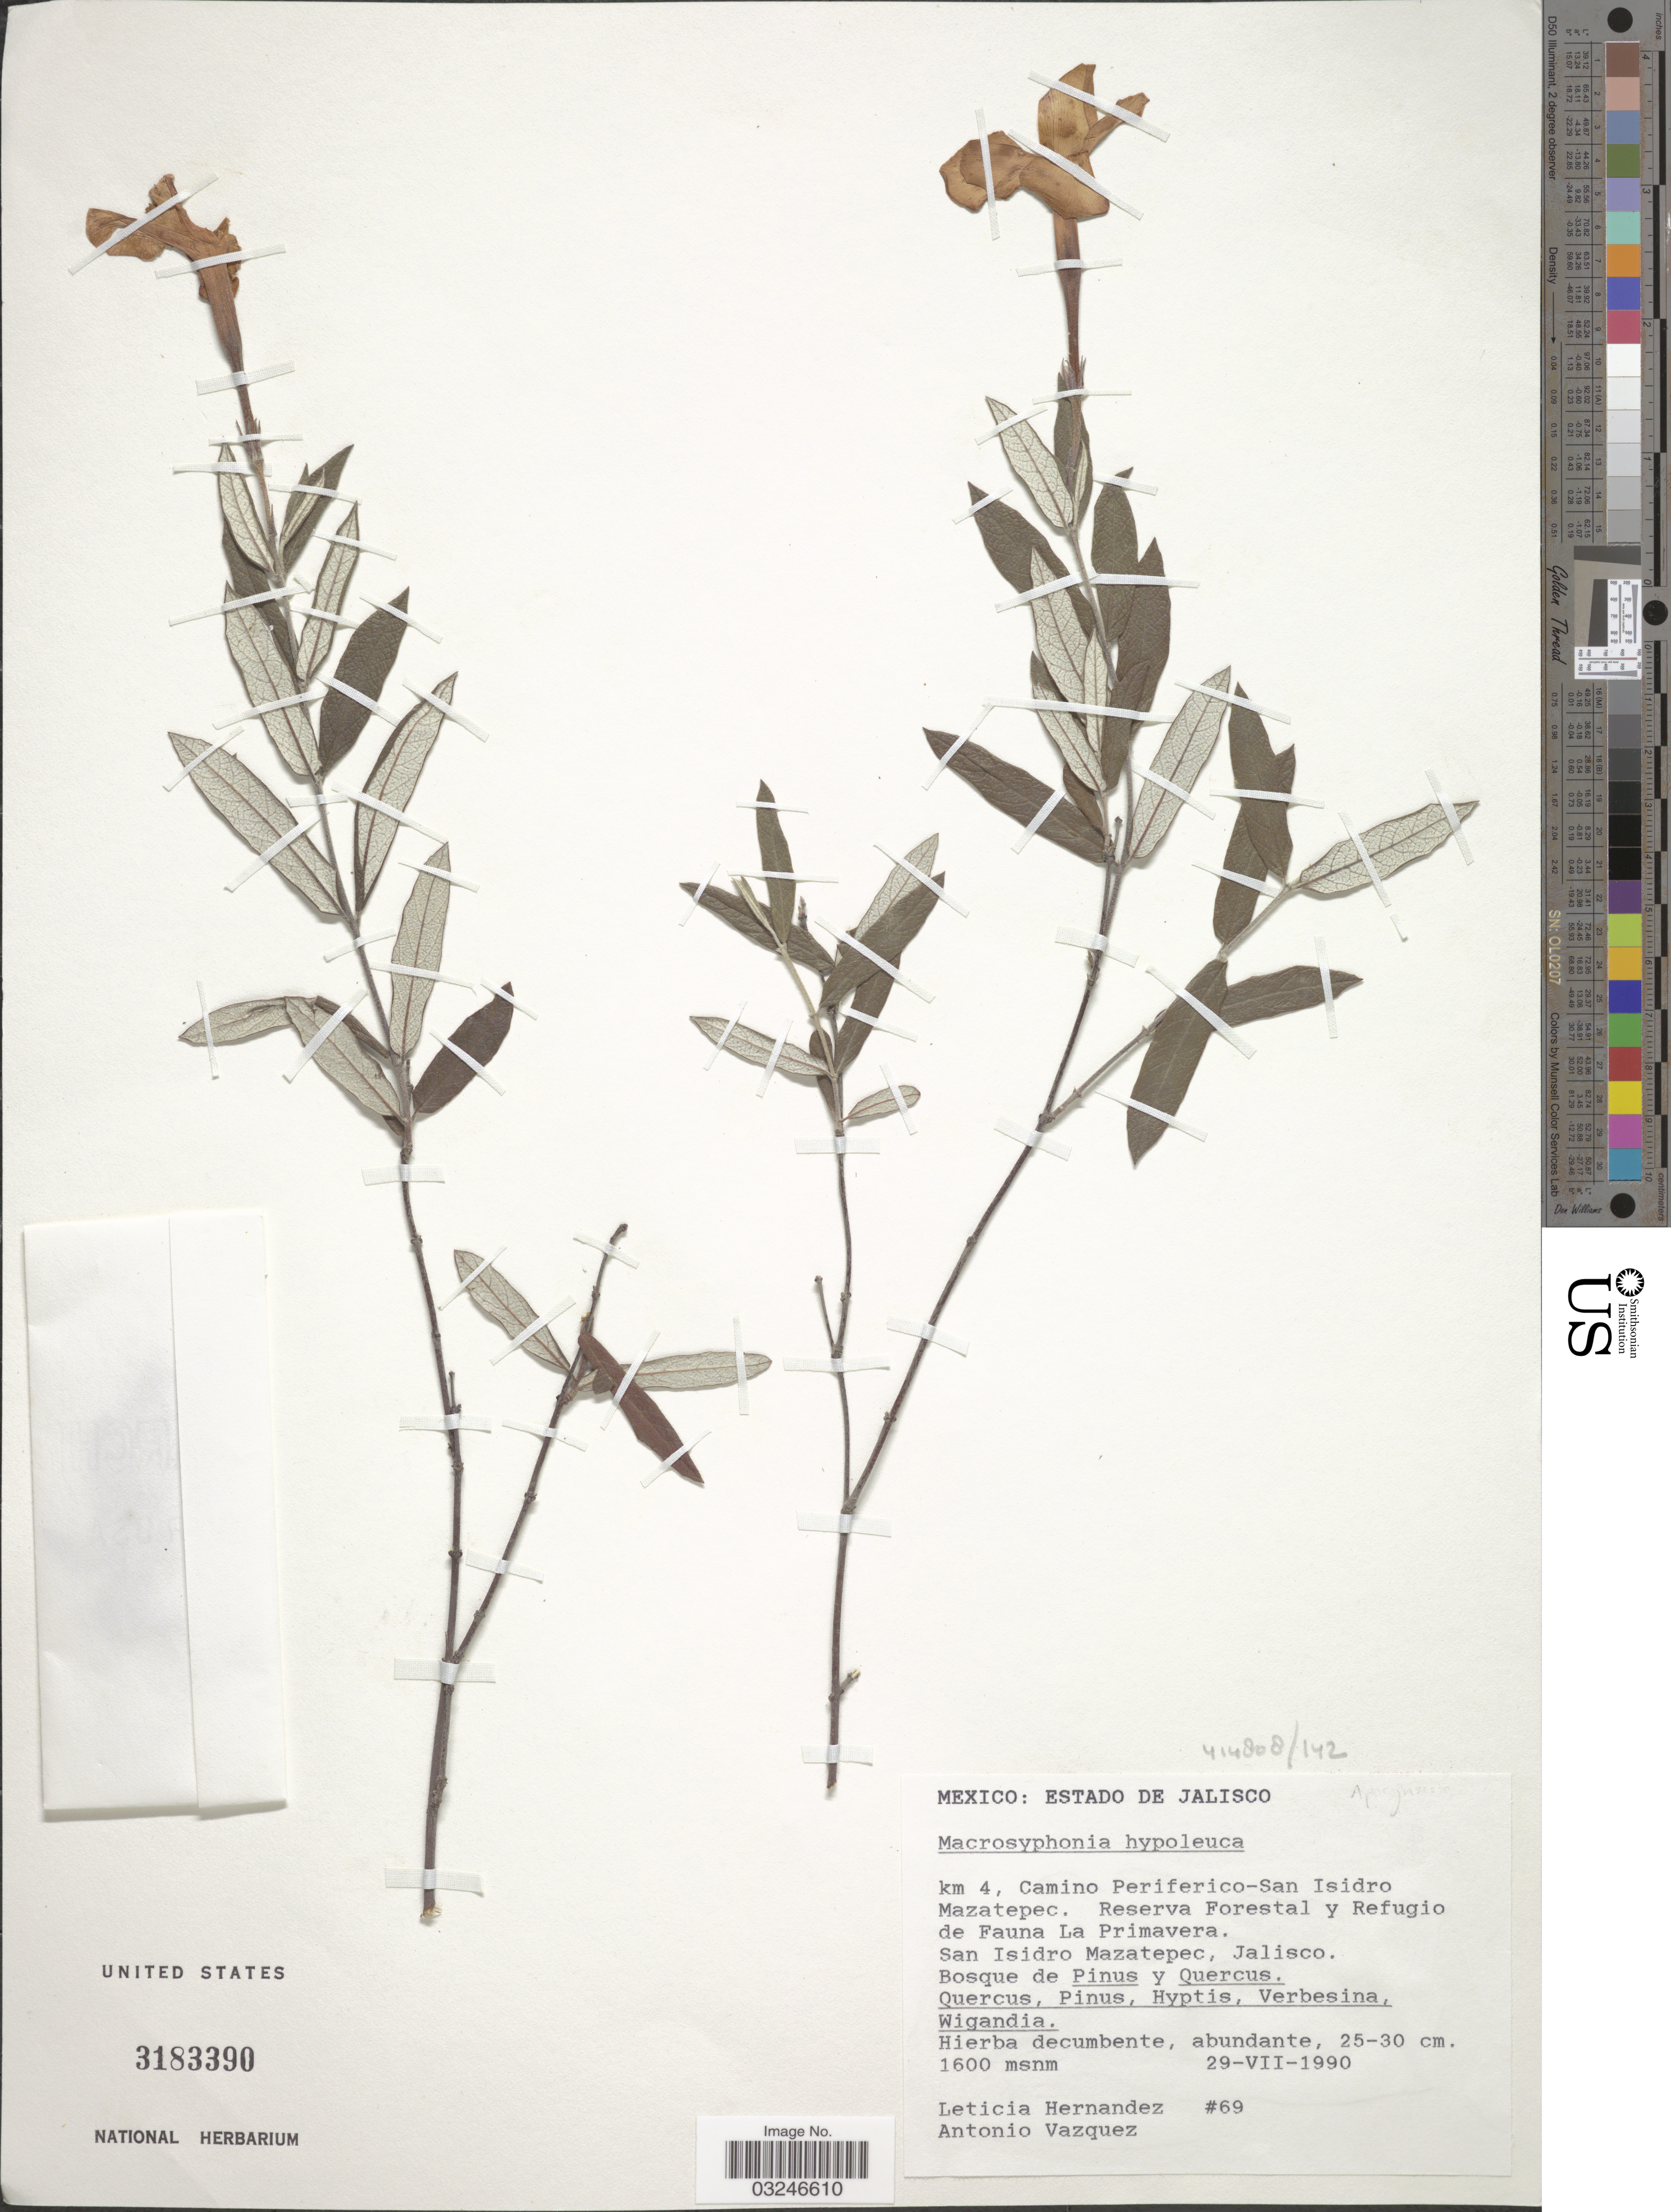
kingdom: Plantae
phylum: Tracheophyta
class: Magnoliopsida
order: Gentianales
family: Apocynaceae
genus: Macrosiphonia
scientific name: Macrosiphonia hypoleuca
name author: (Benth.) Müll. Arg.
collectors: L. Hernández & A. Vazquez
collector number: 69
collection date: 1990-07-29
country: Mexico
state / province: Jalisco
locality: Estado de Jalisco. Km 4, Camino Periferico-San Isidro Mazatepec. Reserva Forestal y Refugio de Fauna La Primavera. San Isidro Mazatepec.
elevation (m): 1600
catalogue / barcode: US 3183390